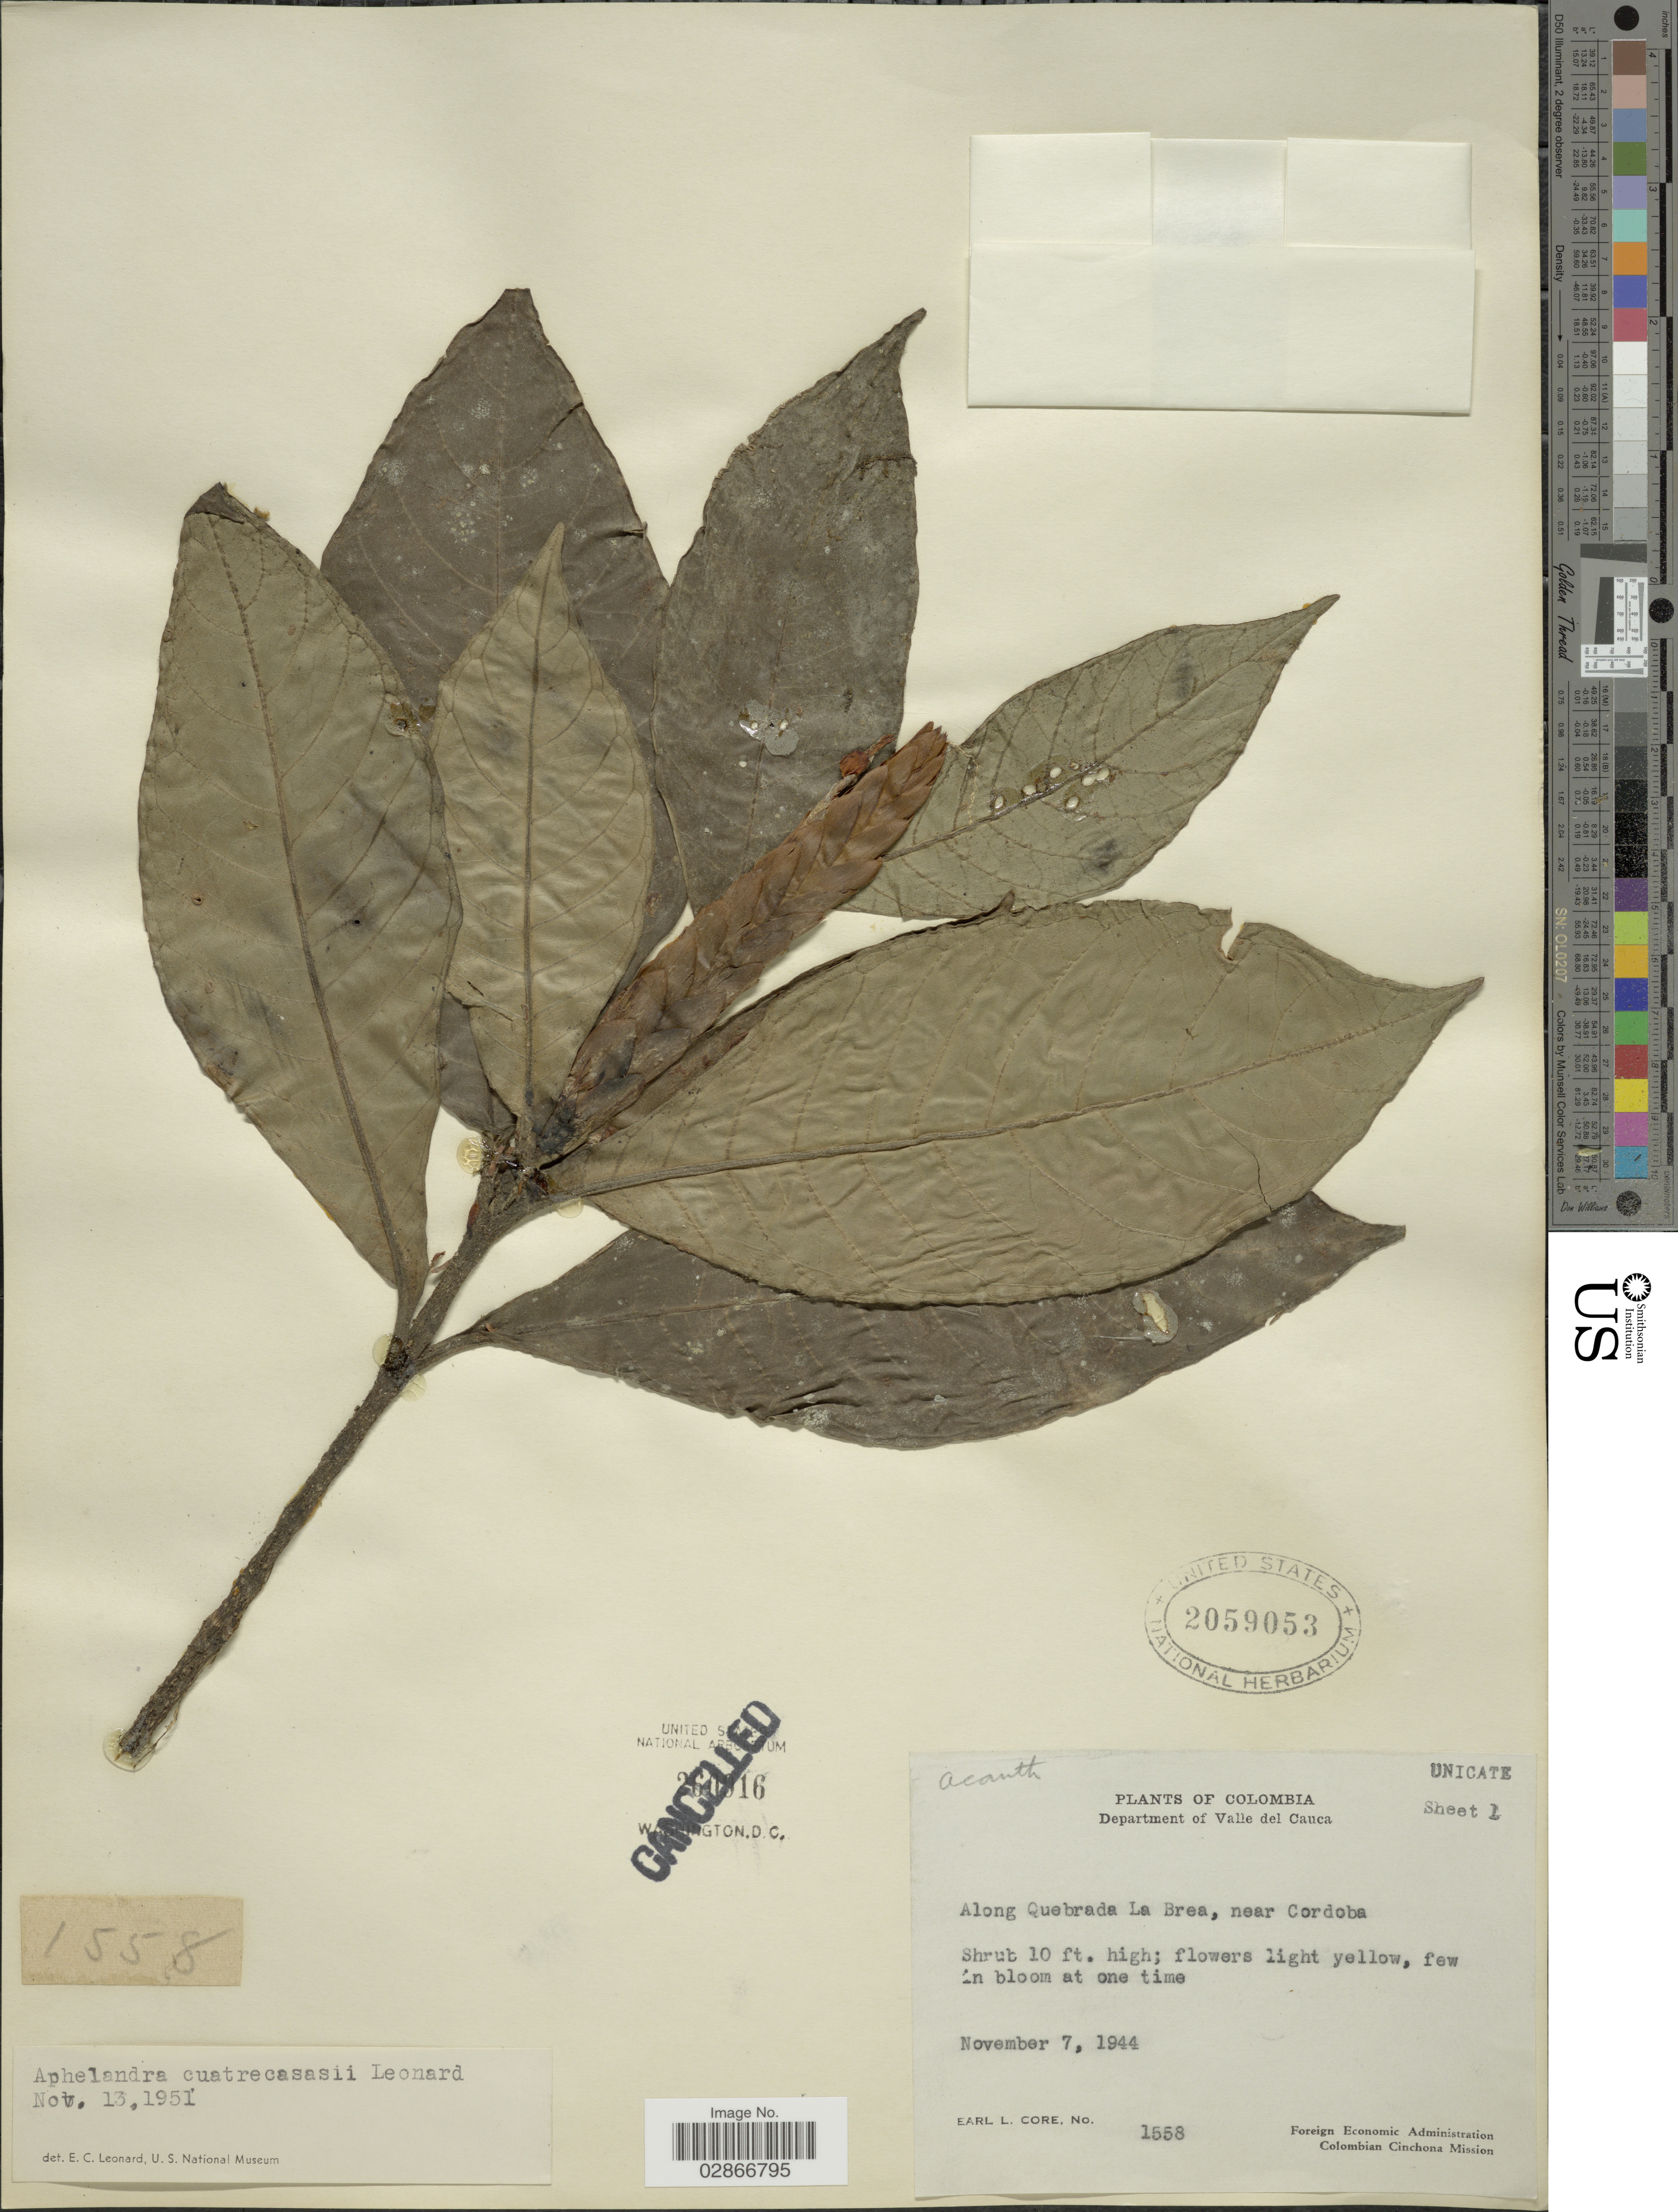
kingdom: Plantae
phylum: Tracheophyta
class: Magnoliopsida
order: Lamiales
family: Acanthaceae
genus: Aphelandra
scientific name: Aphelandra cuatrecasasii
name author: Leonard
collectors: E. L. Core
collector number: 1558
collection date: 1944-11-07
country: Colombia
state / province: Valle del Cauca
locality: Department of Valle del Cauca, Along Quebrada La Brea, near Cordoba.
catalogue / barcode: US 2059053